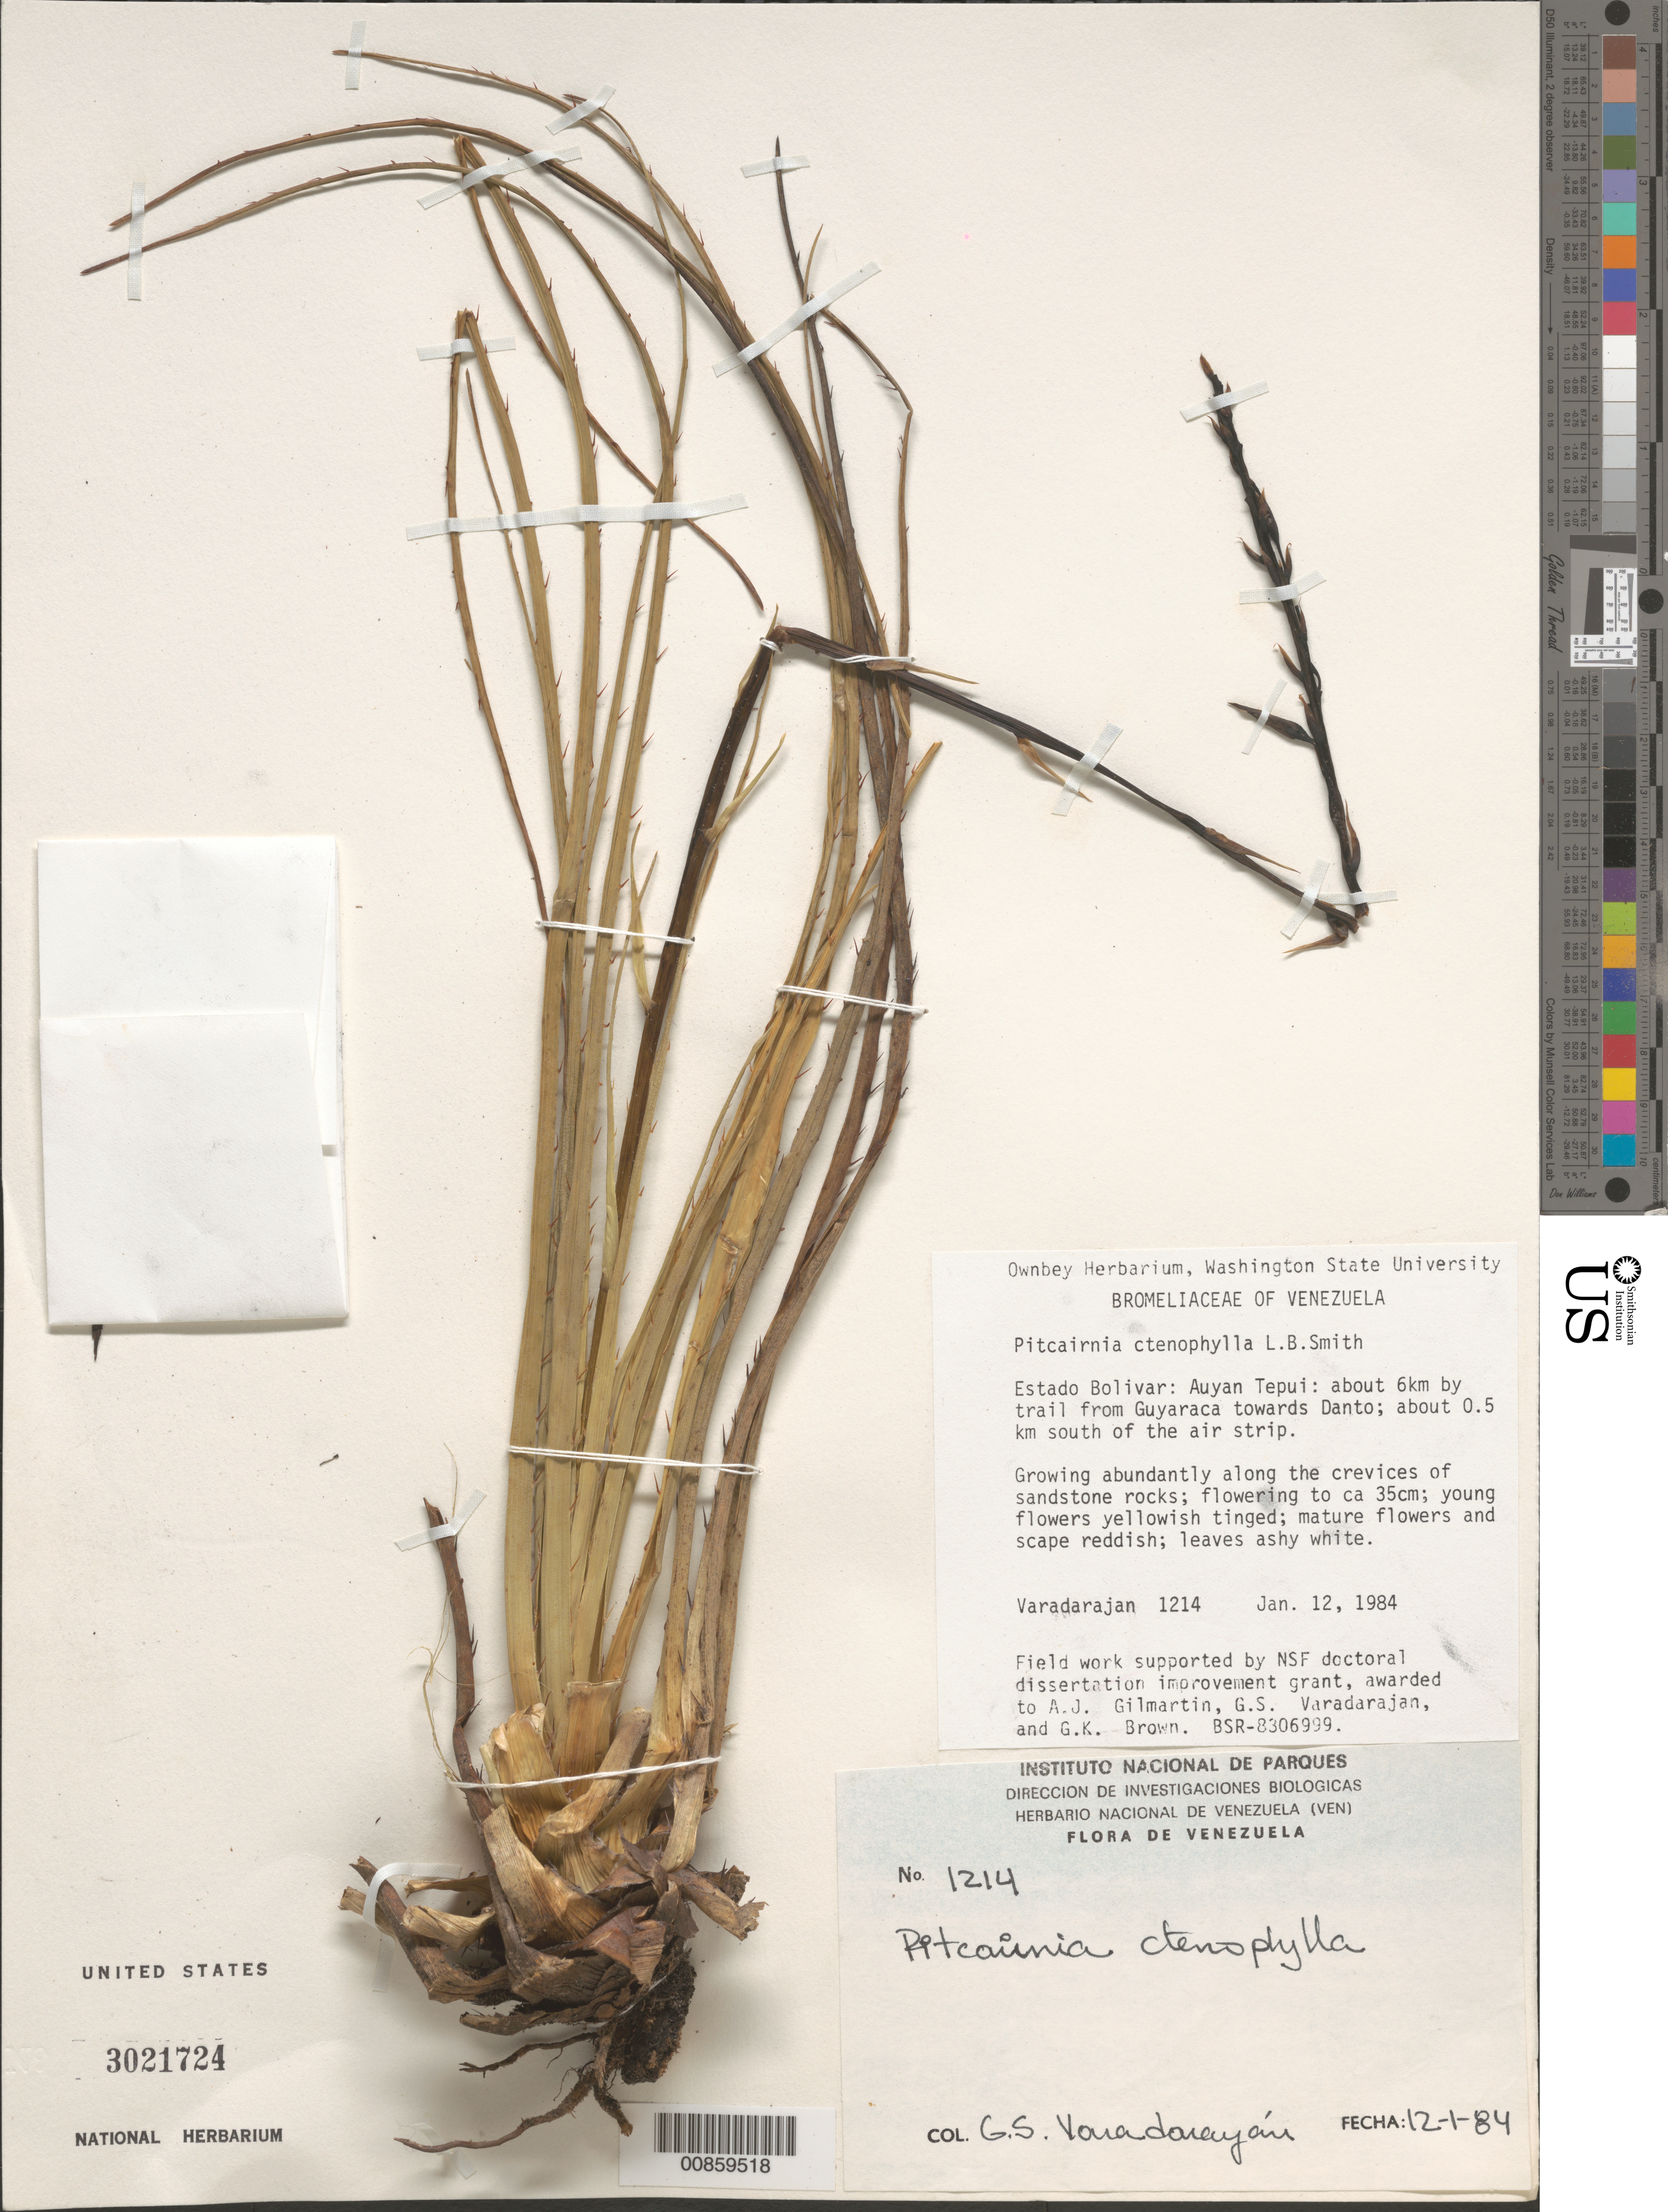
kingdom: Plantae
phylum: Tracheophyta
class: Liliopsida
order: Poales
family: Bromeliaceae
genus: Pitcairnia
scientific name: Pitcairnia ctenophylla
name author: L.B. Sm. in Gleason & Killip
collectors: G. S. Varadarajan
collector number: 1214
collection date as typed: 12-Jan-84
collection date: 1984-01-12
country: Venezuela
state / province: Bolívar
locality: Auyan-tepuí, about 6km by trail from Guyaraca towards Danto; about 0.5km S of the airstrip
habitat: Along the crevices of sandstone rocks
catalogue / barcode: US 3021724